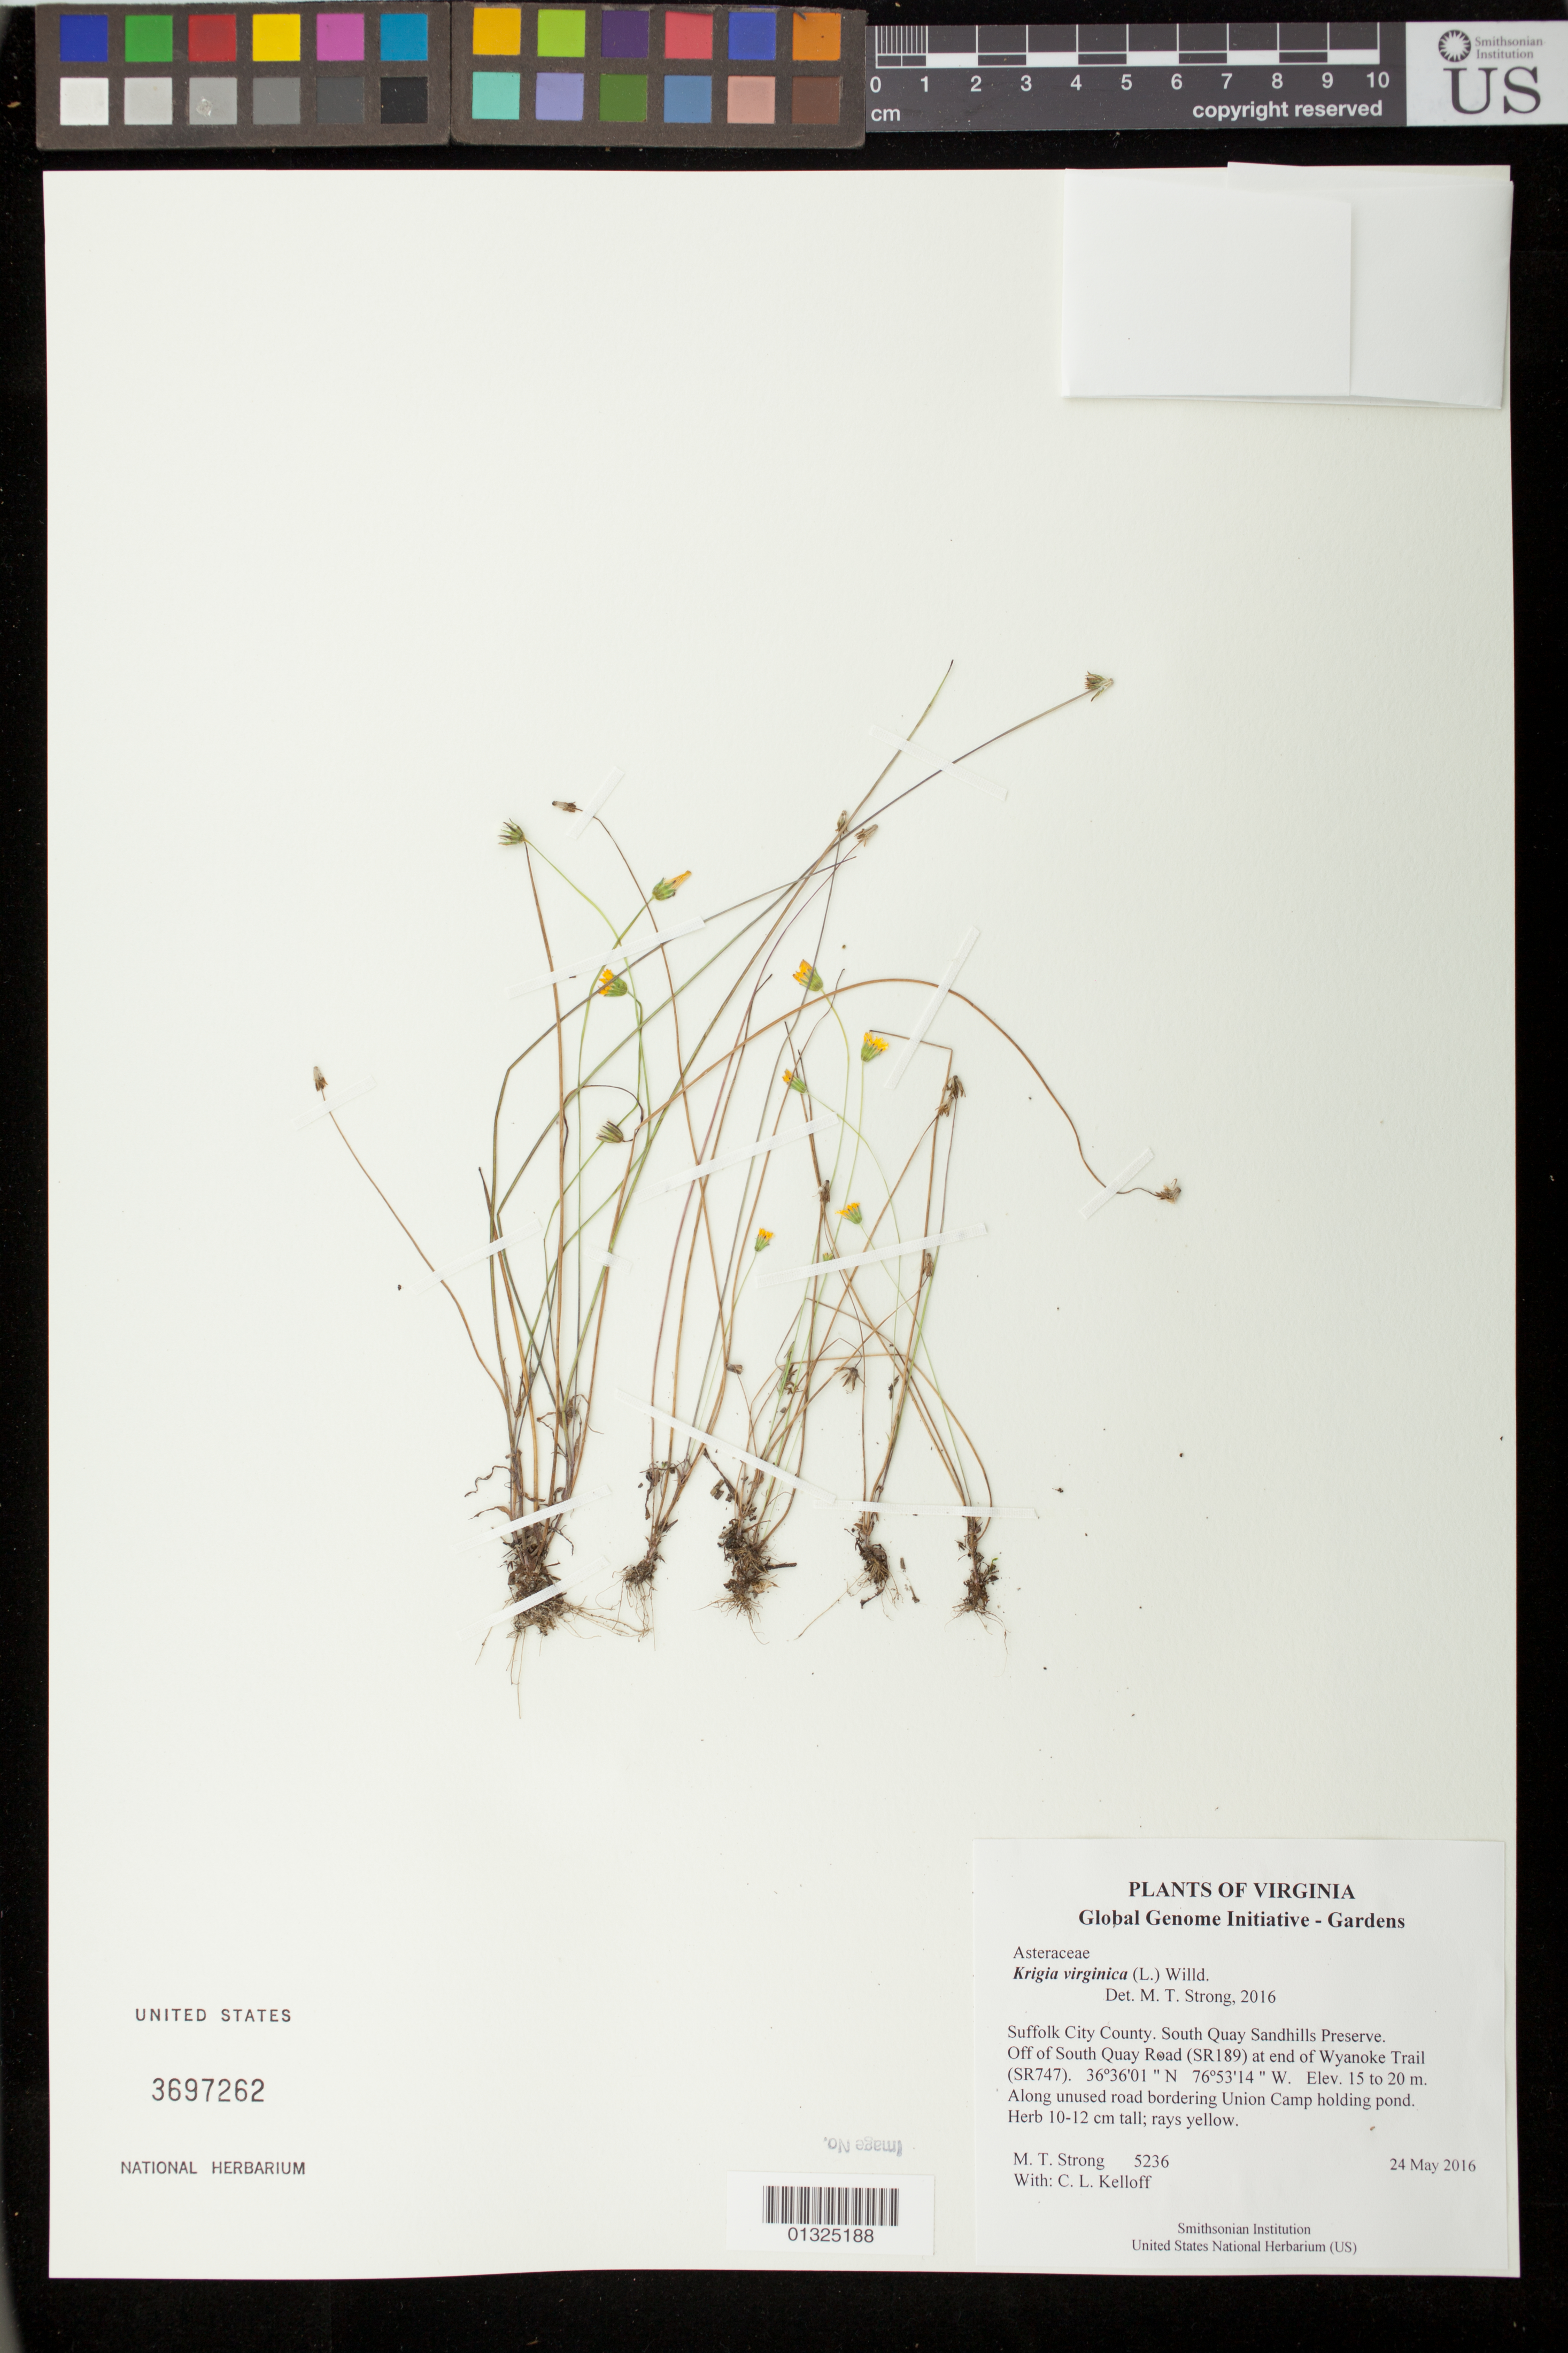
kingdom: Plantae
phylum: Tracheophyta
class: Magnoliopsida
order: Asterales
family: Asteraceae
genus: Krigia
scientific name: Krigia virginica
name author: (L.) Willd.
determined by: Strong, Mark T., (BOT), Smithsonian Institution - National Museum of Natural History (UNITED STATES)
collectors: M. T. Strong & C. L. Kelloff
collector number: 5236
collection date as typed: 24 May 2016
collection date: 2016-05-24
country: United States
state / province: Virginia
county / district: Southampton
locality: South Quay Sandhills Preserve. Off of South Quay Road (SR189) at end of Wyanoke Trail (SR747).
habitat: Along unused road bordering Union Camp holding pond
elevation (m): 15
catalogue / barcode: US 3697262